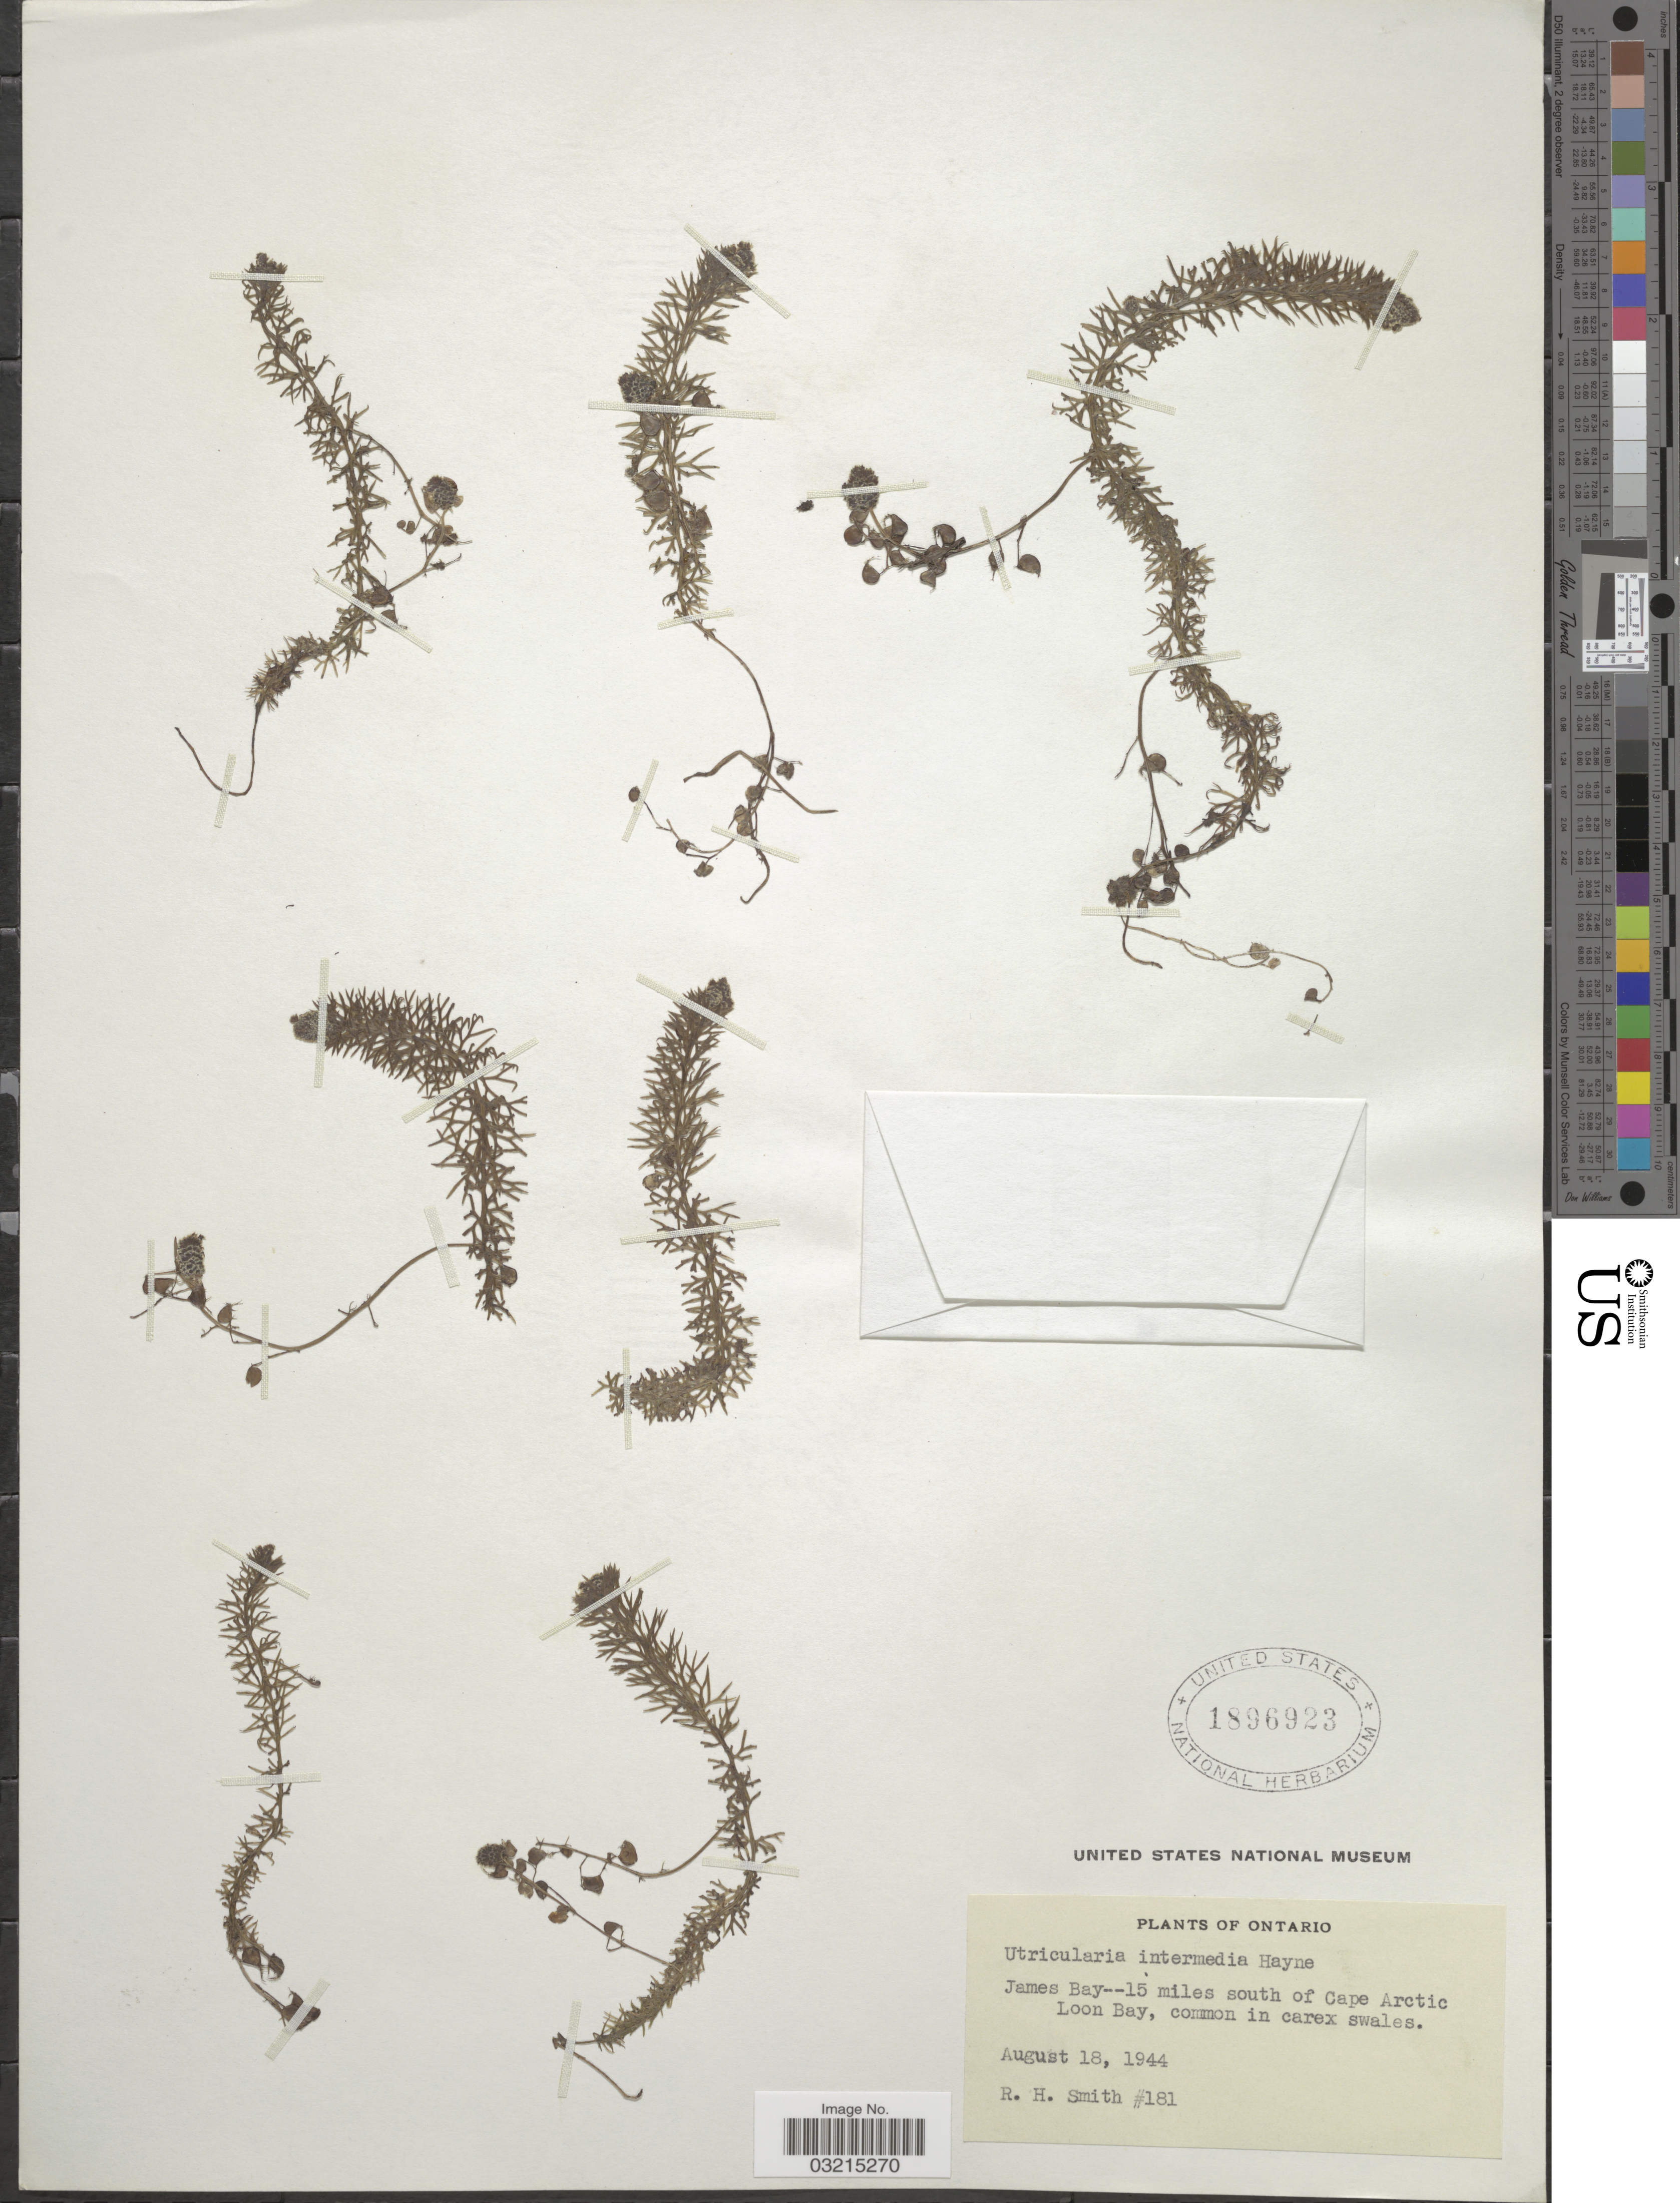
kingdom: Plantae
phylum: Tracheophyta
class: Magnoliopsida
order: Lamiales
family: Lentibulariaceae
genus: Utricularia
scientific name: Utricularia intermedia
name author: Hayne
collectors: R. H. Smith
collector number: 181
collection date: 1944-08-18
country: Canada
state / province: Ontario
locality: James Bay--15 miles south of Cape Arctic Loon Bay.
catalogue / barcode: US 1896923